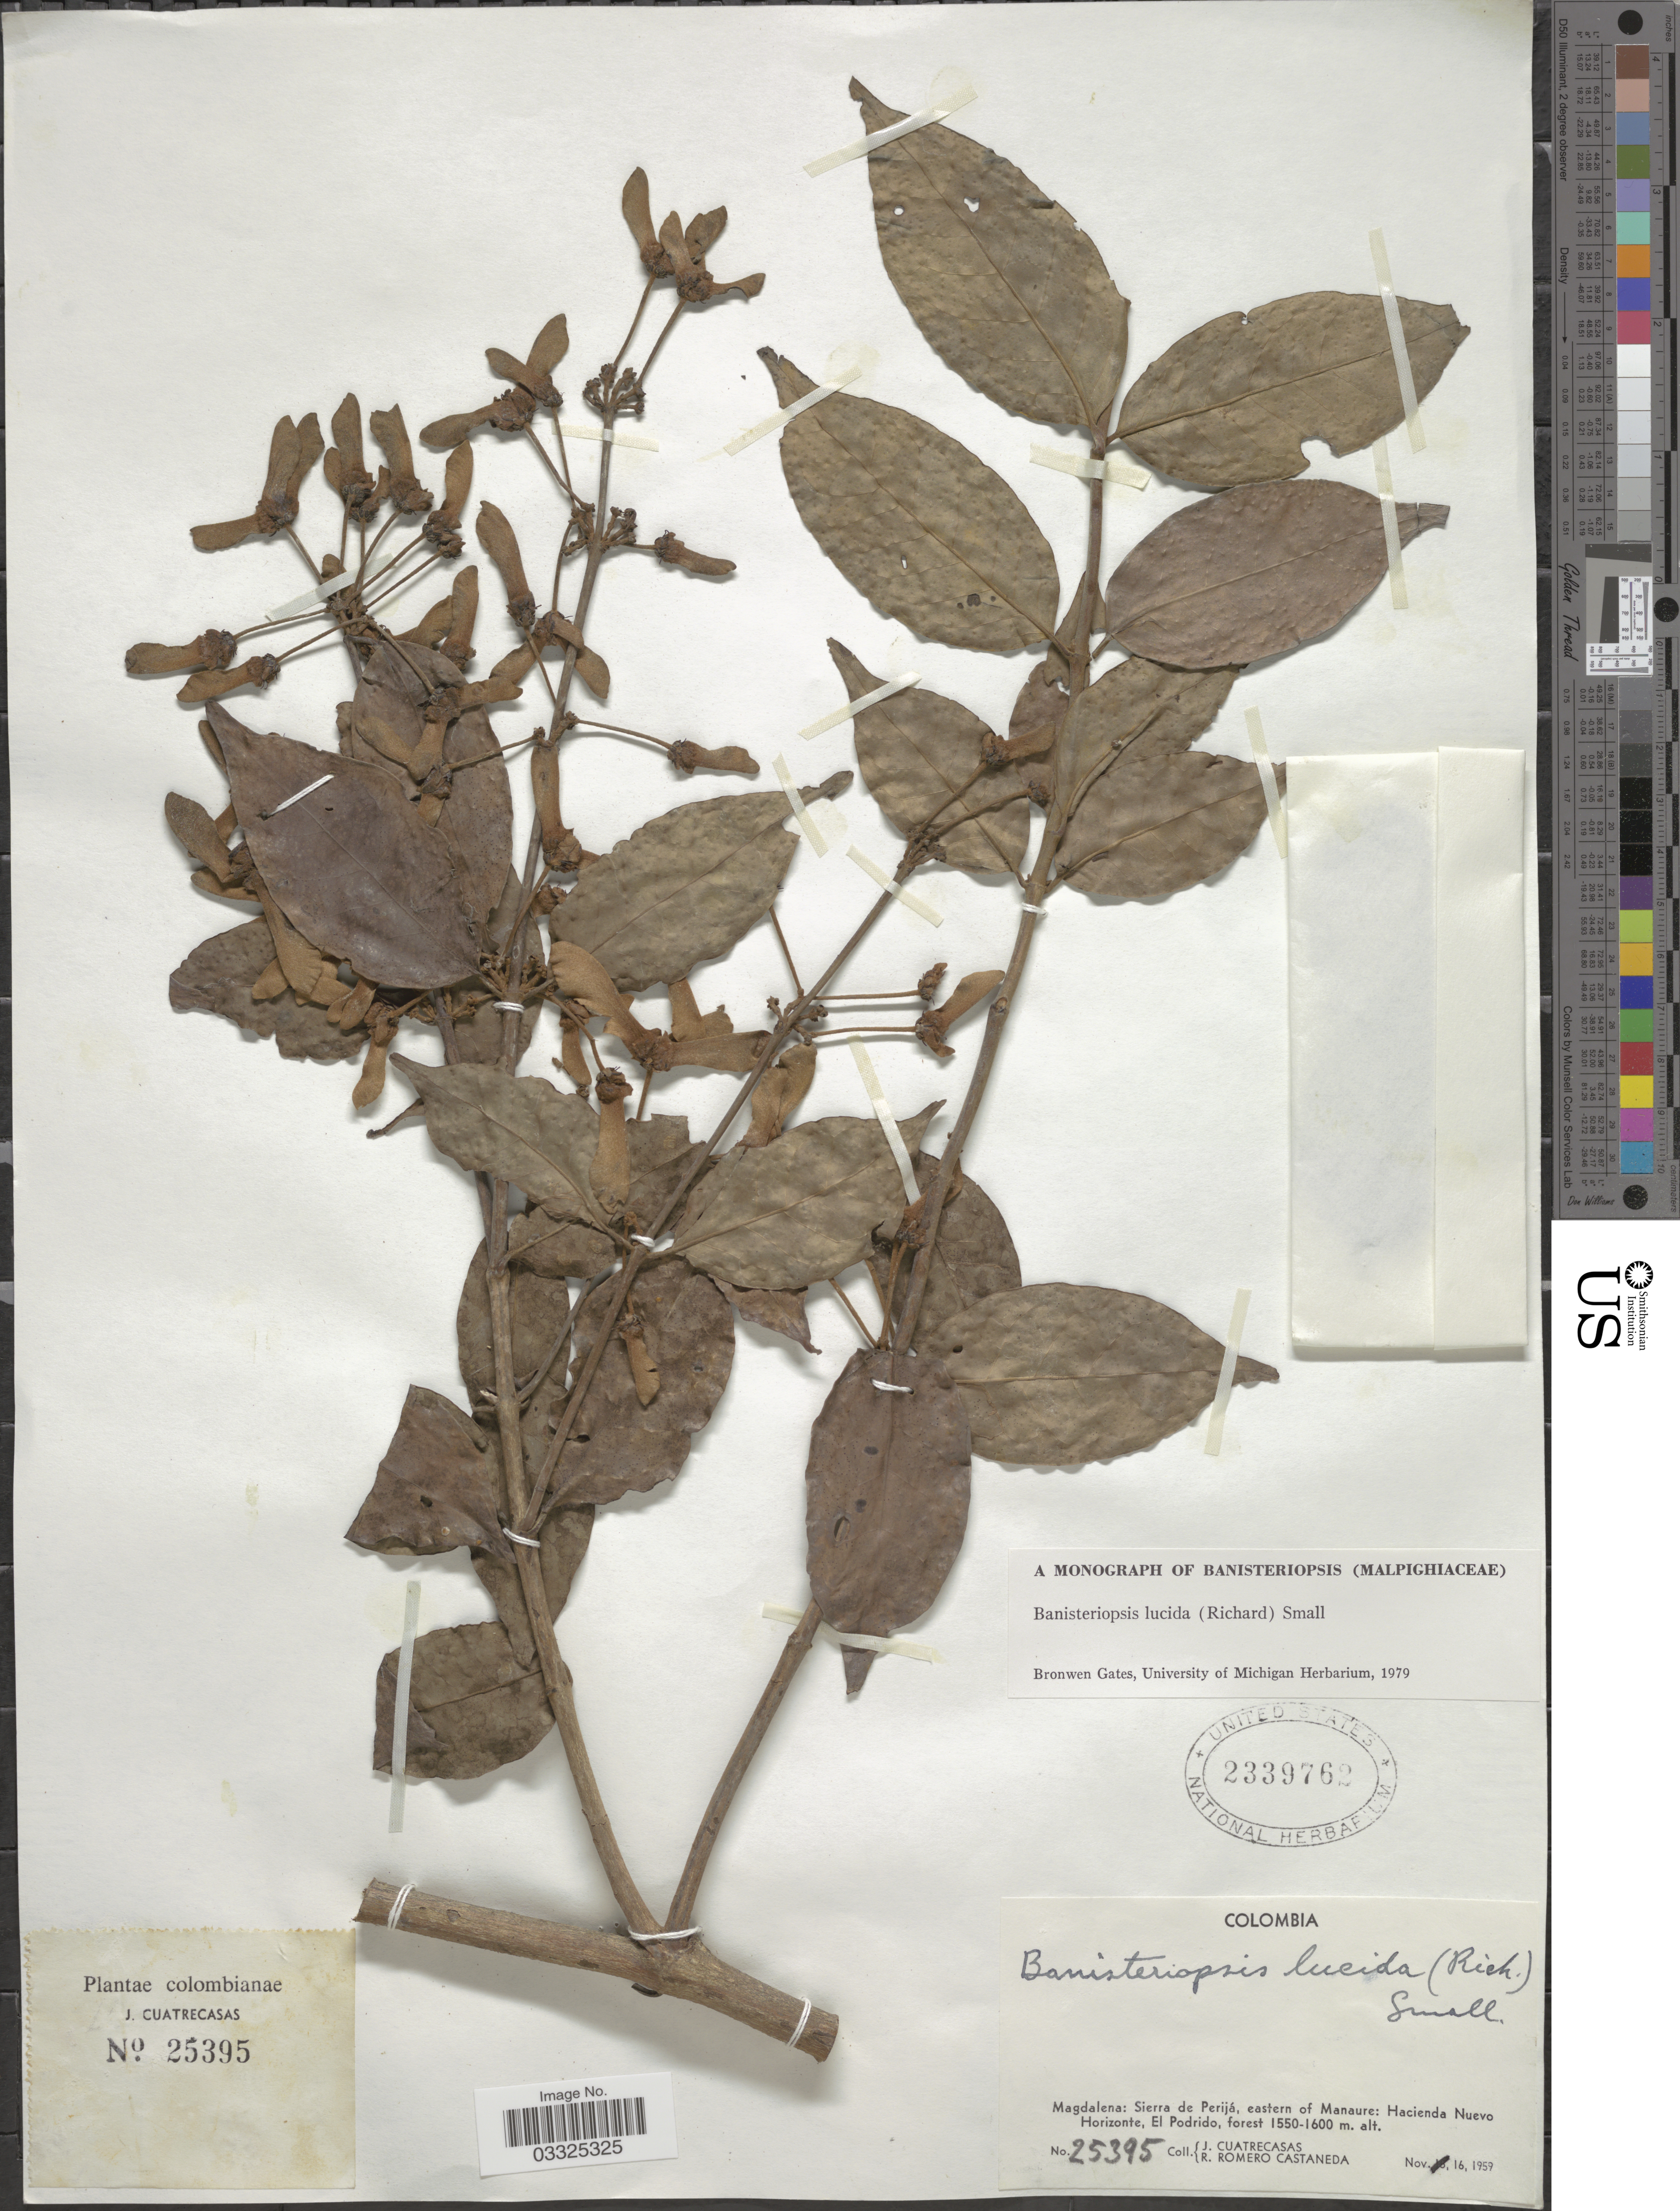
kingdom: Plantae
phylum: Tracheophyta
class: Magnoliopsida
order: Malpighiales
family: Malpighiaceae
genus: Banisteriopsis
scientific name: Banisteriopsis lucida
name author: (Rich.) Small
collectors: J. Cuatrecasas & R. Romero Castañeda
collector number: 25395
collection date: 1959-11-16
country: Colombia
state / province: Magdalena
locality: Sierra de Perijá, eastern of Manaure: Hacienda Nuevo Horizonte, El Podrido.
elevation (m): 1550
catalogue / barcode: US 2339762